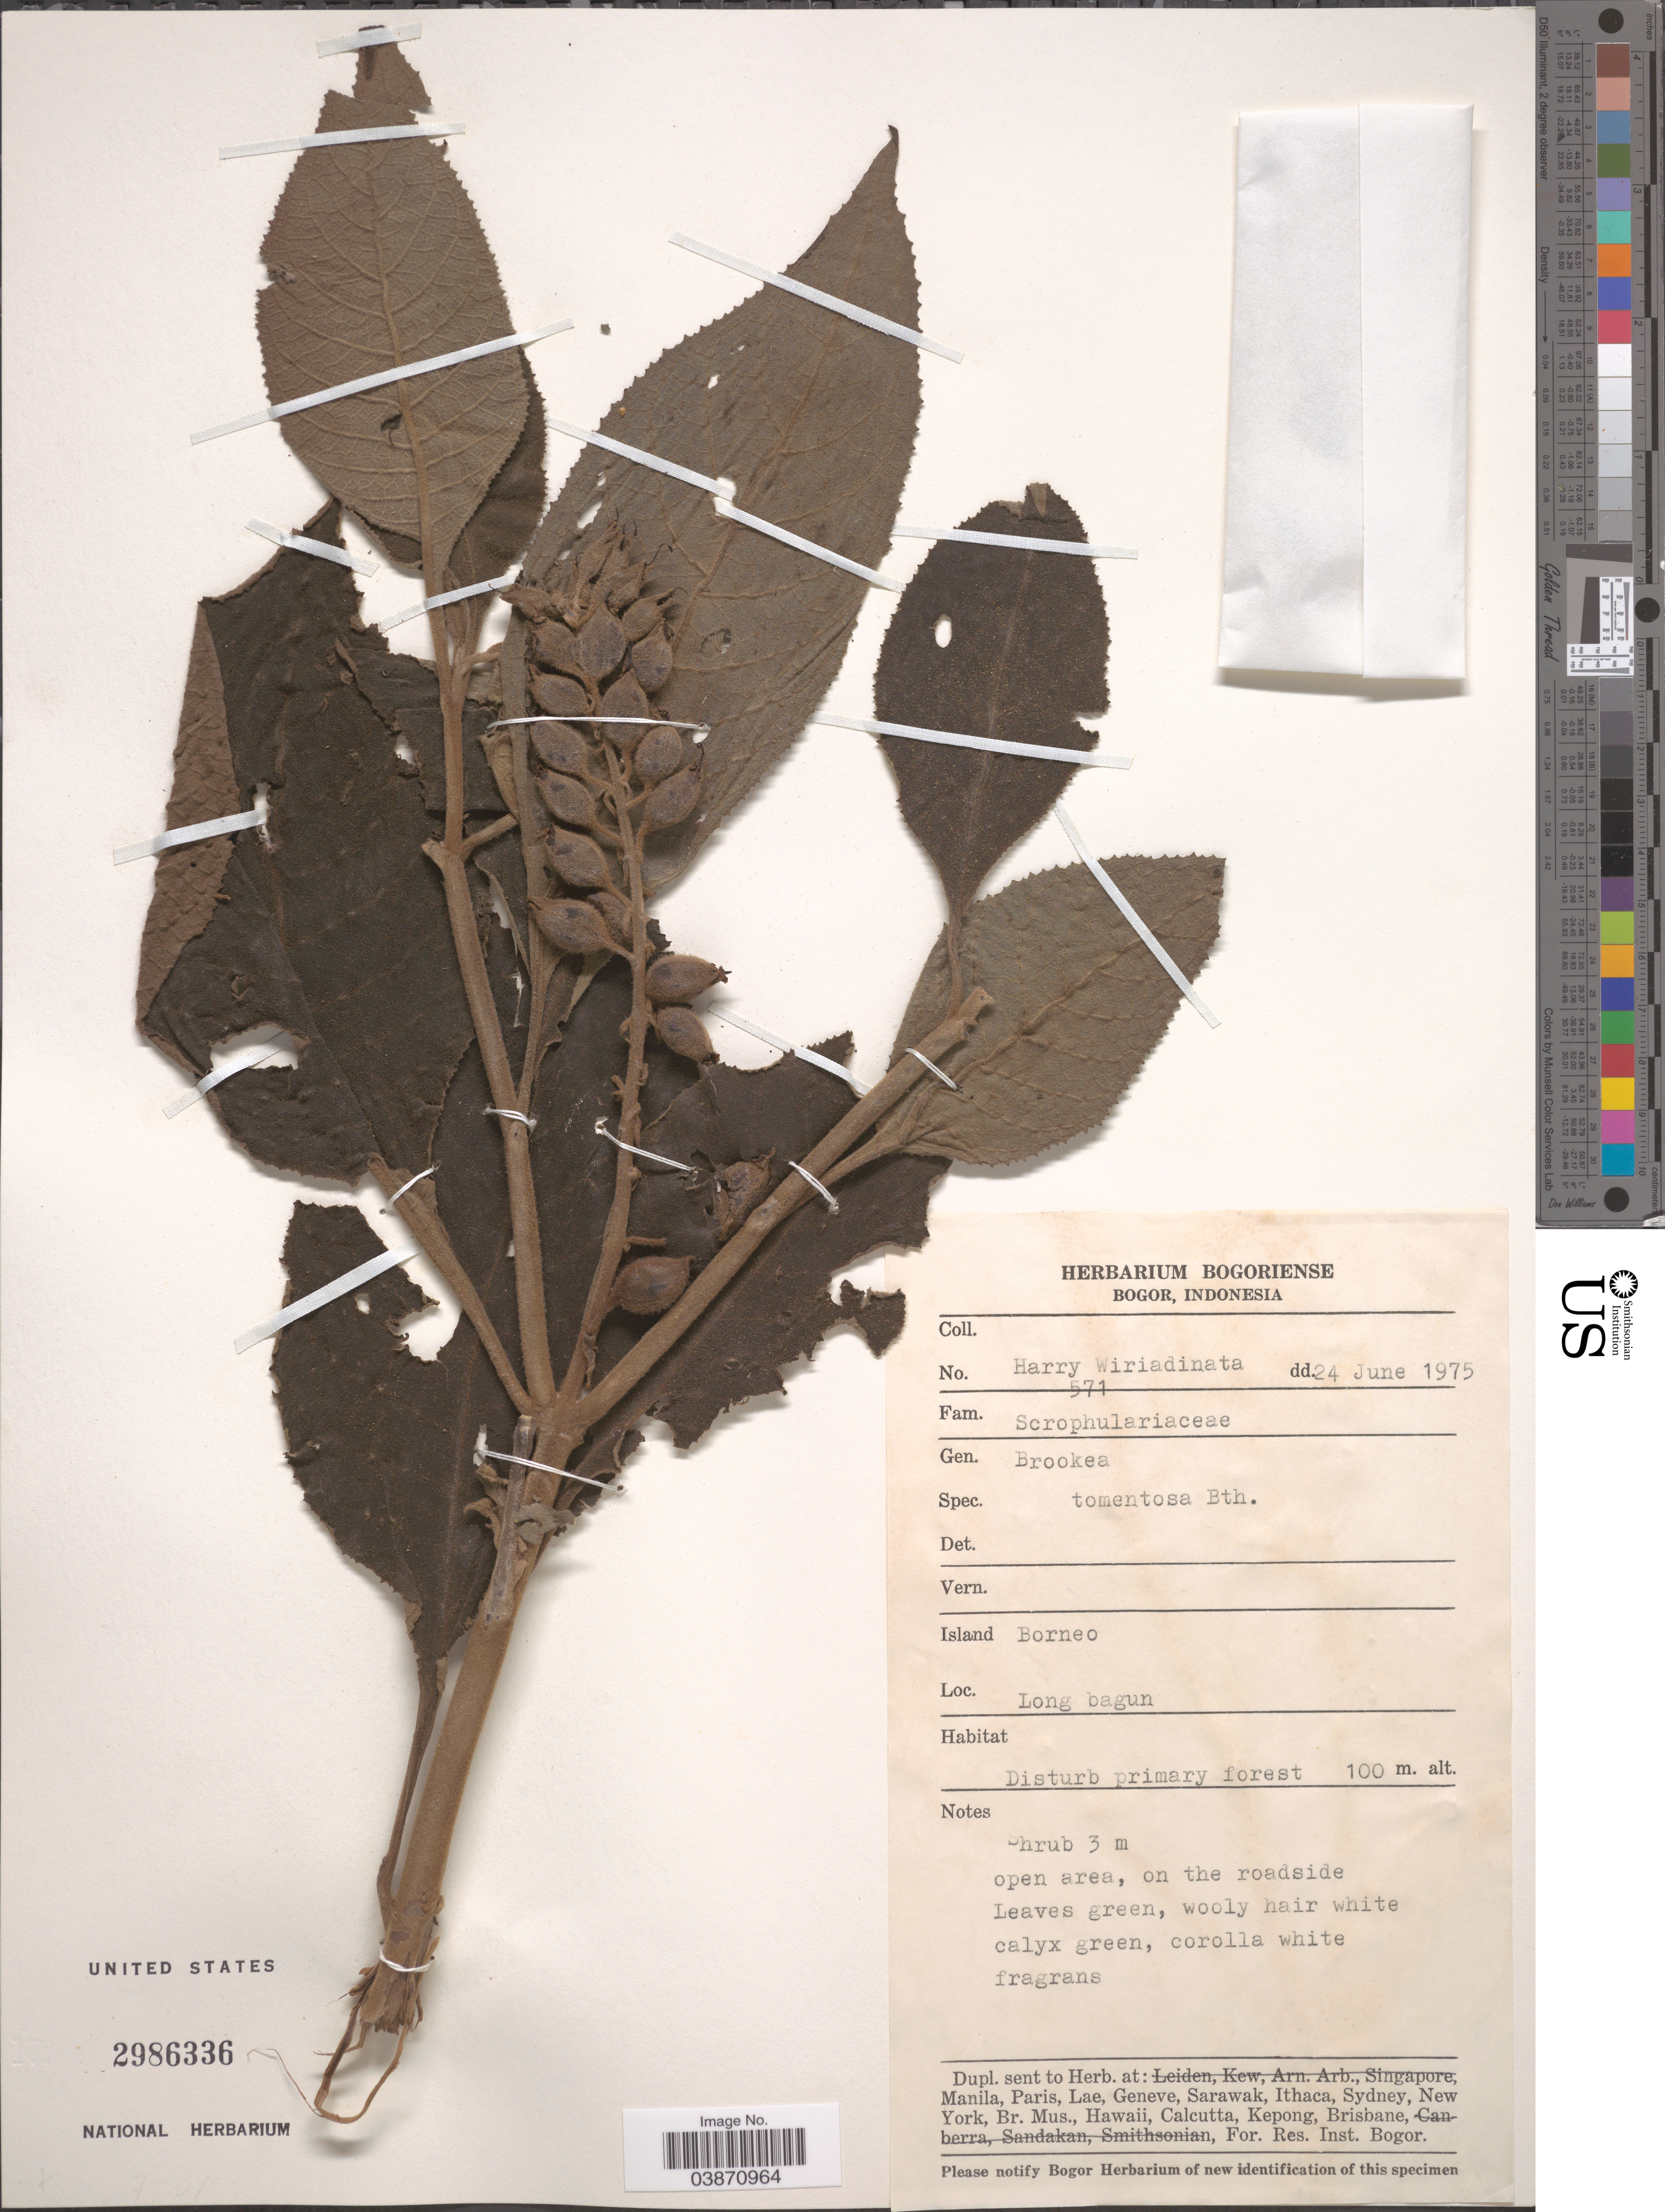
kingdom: Plantae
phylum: Tracheophyta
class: Magnoliopsida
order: Lamiales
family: Plantaginaceae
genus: Brookea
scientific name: Brookea tomentosa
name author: Baill.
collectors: H. Wiriadinata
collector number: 571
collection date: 1975-06-24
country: Indonesia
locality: Island Borneo. Long bagun.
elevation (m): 100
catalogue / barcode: US 2986336